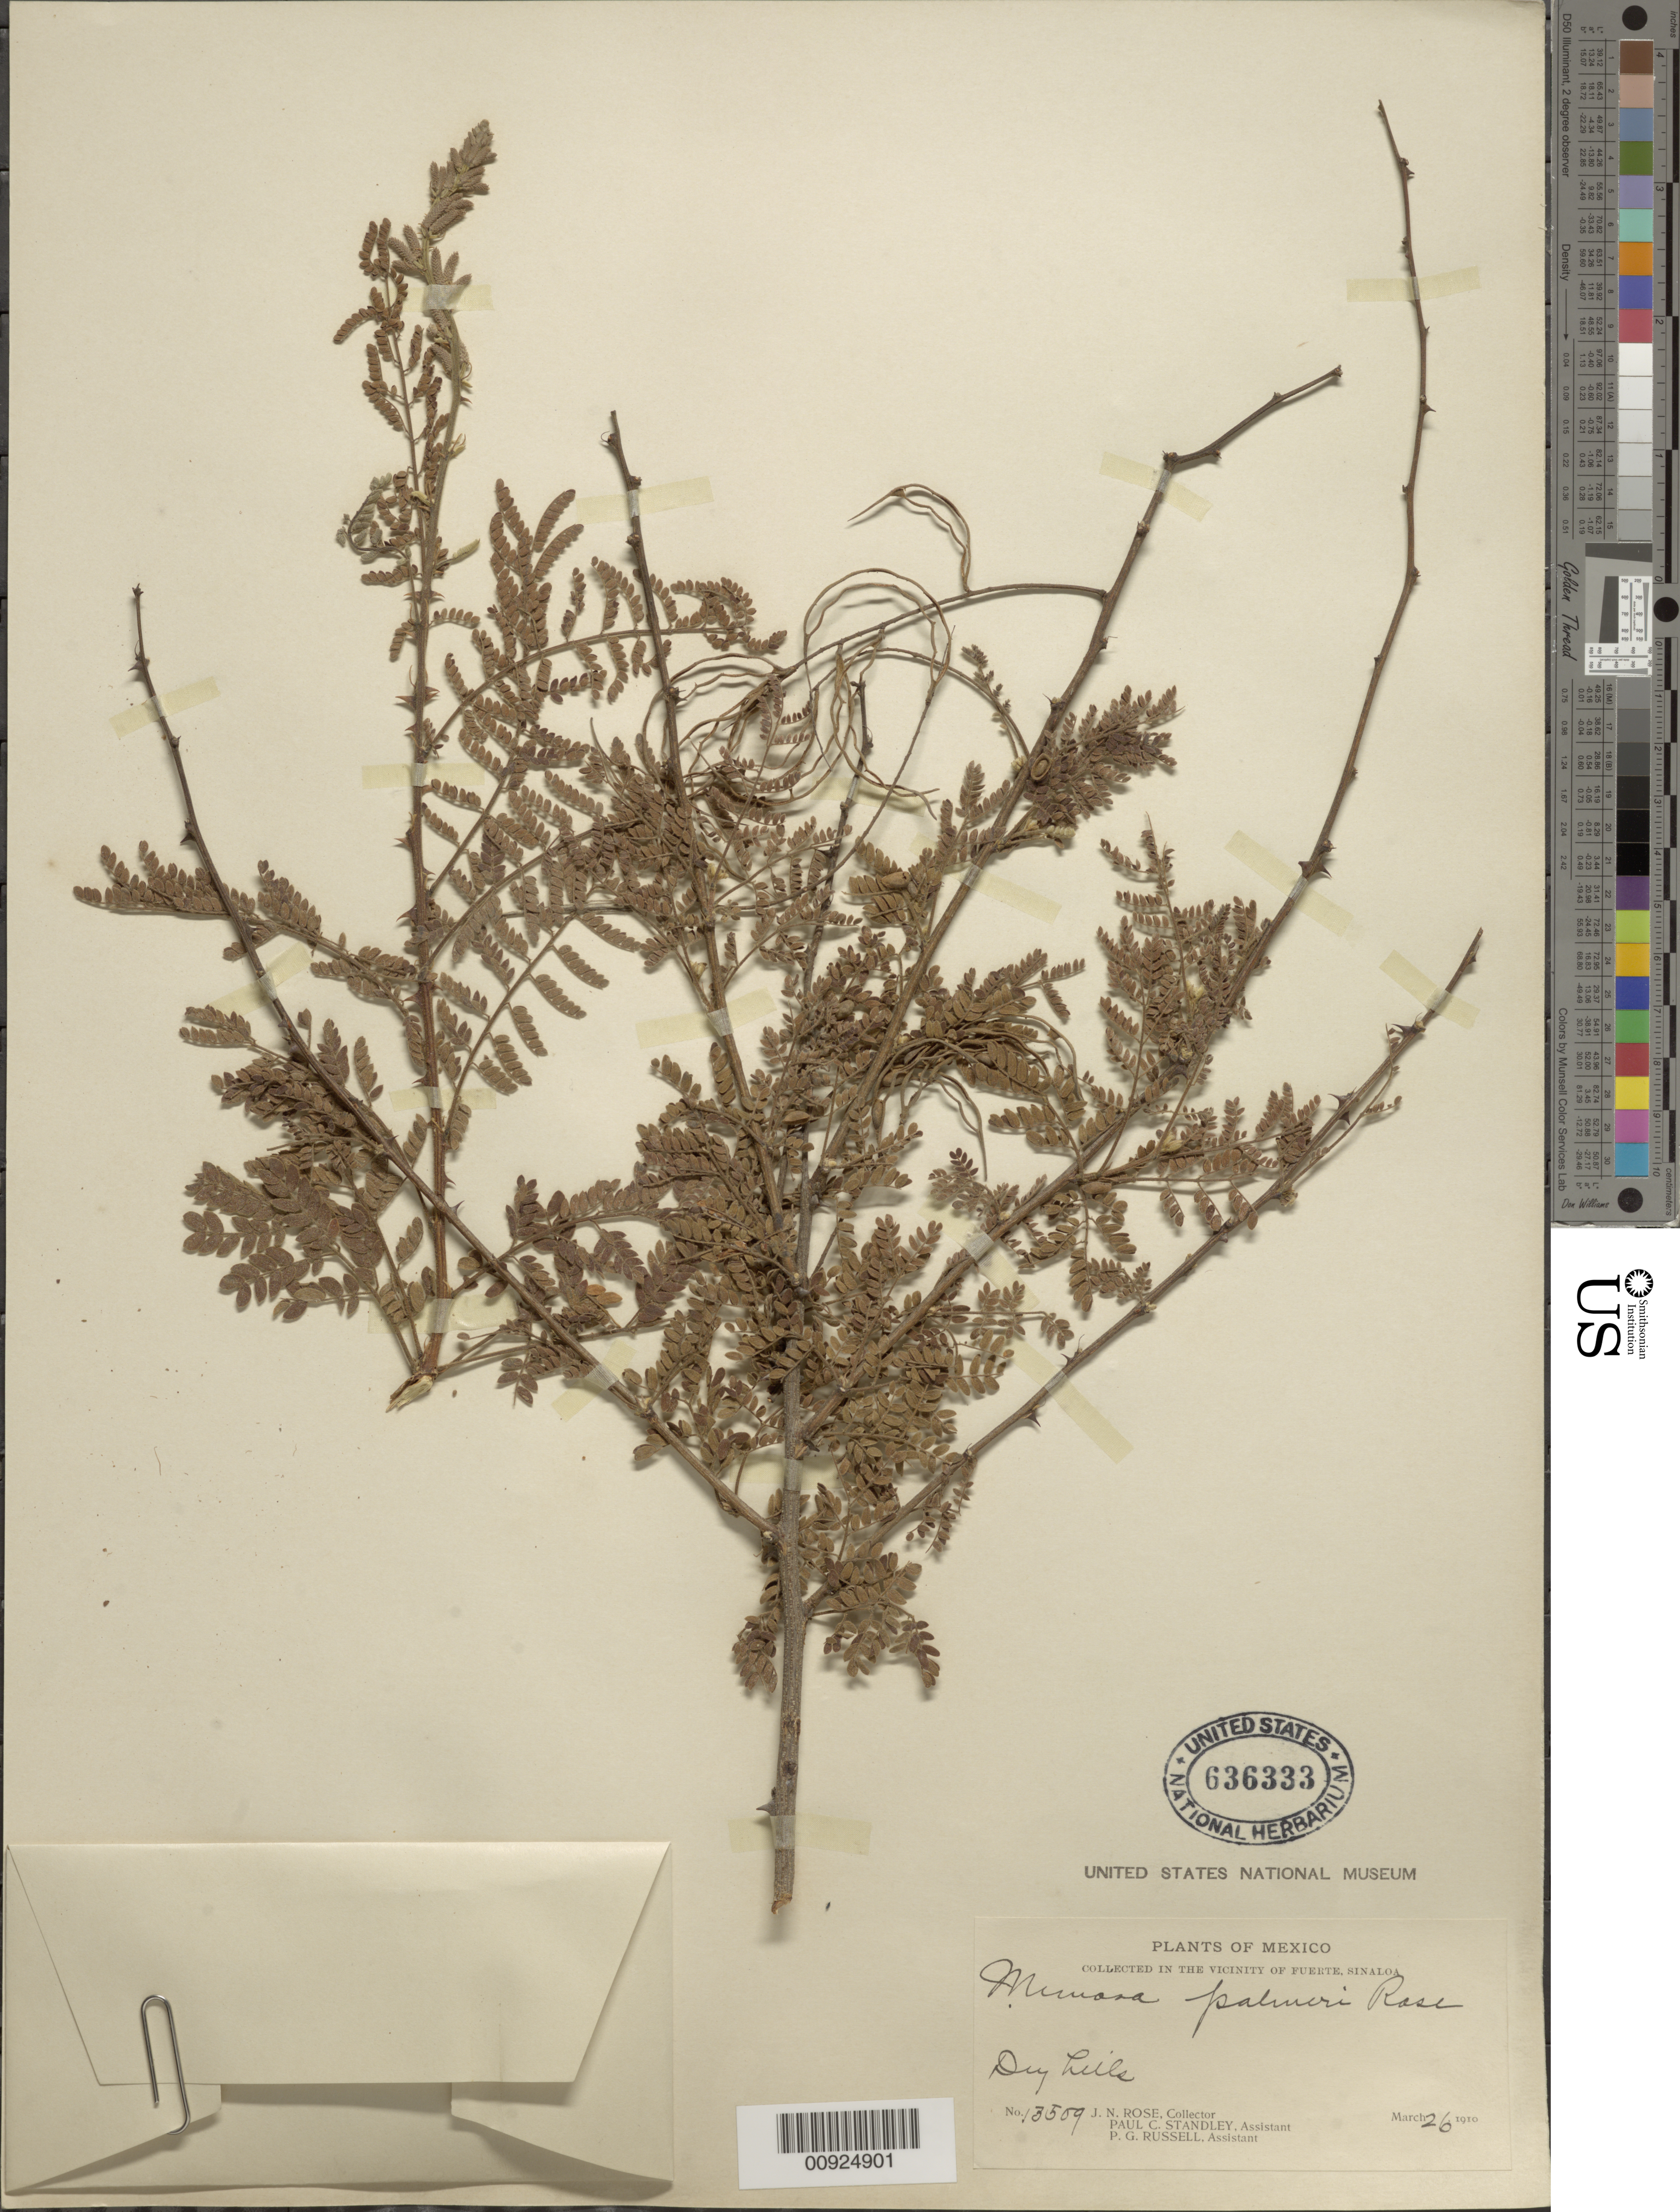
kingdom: Plantae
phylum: Tracheophyta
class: Magnoliopsida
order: Fabales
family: Fabaceae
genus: Mimosa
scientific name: Mimosa palmeri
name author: Rose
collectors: J. N. Rose, P. C. Standley & P. G. Russell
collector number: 13509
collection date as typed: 26 Mar 1910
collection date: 1910-03-26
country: Mexico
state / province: Sinaloa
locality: In the vicinity of Fuerte, Sinaloa.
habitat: Dry hills.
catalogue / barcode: US 636333